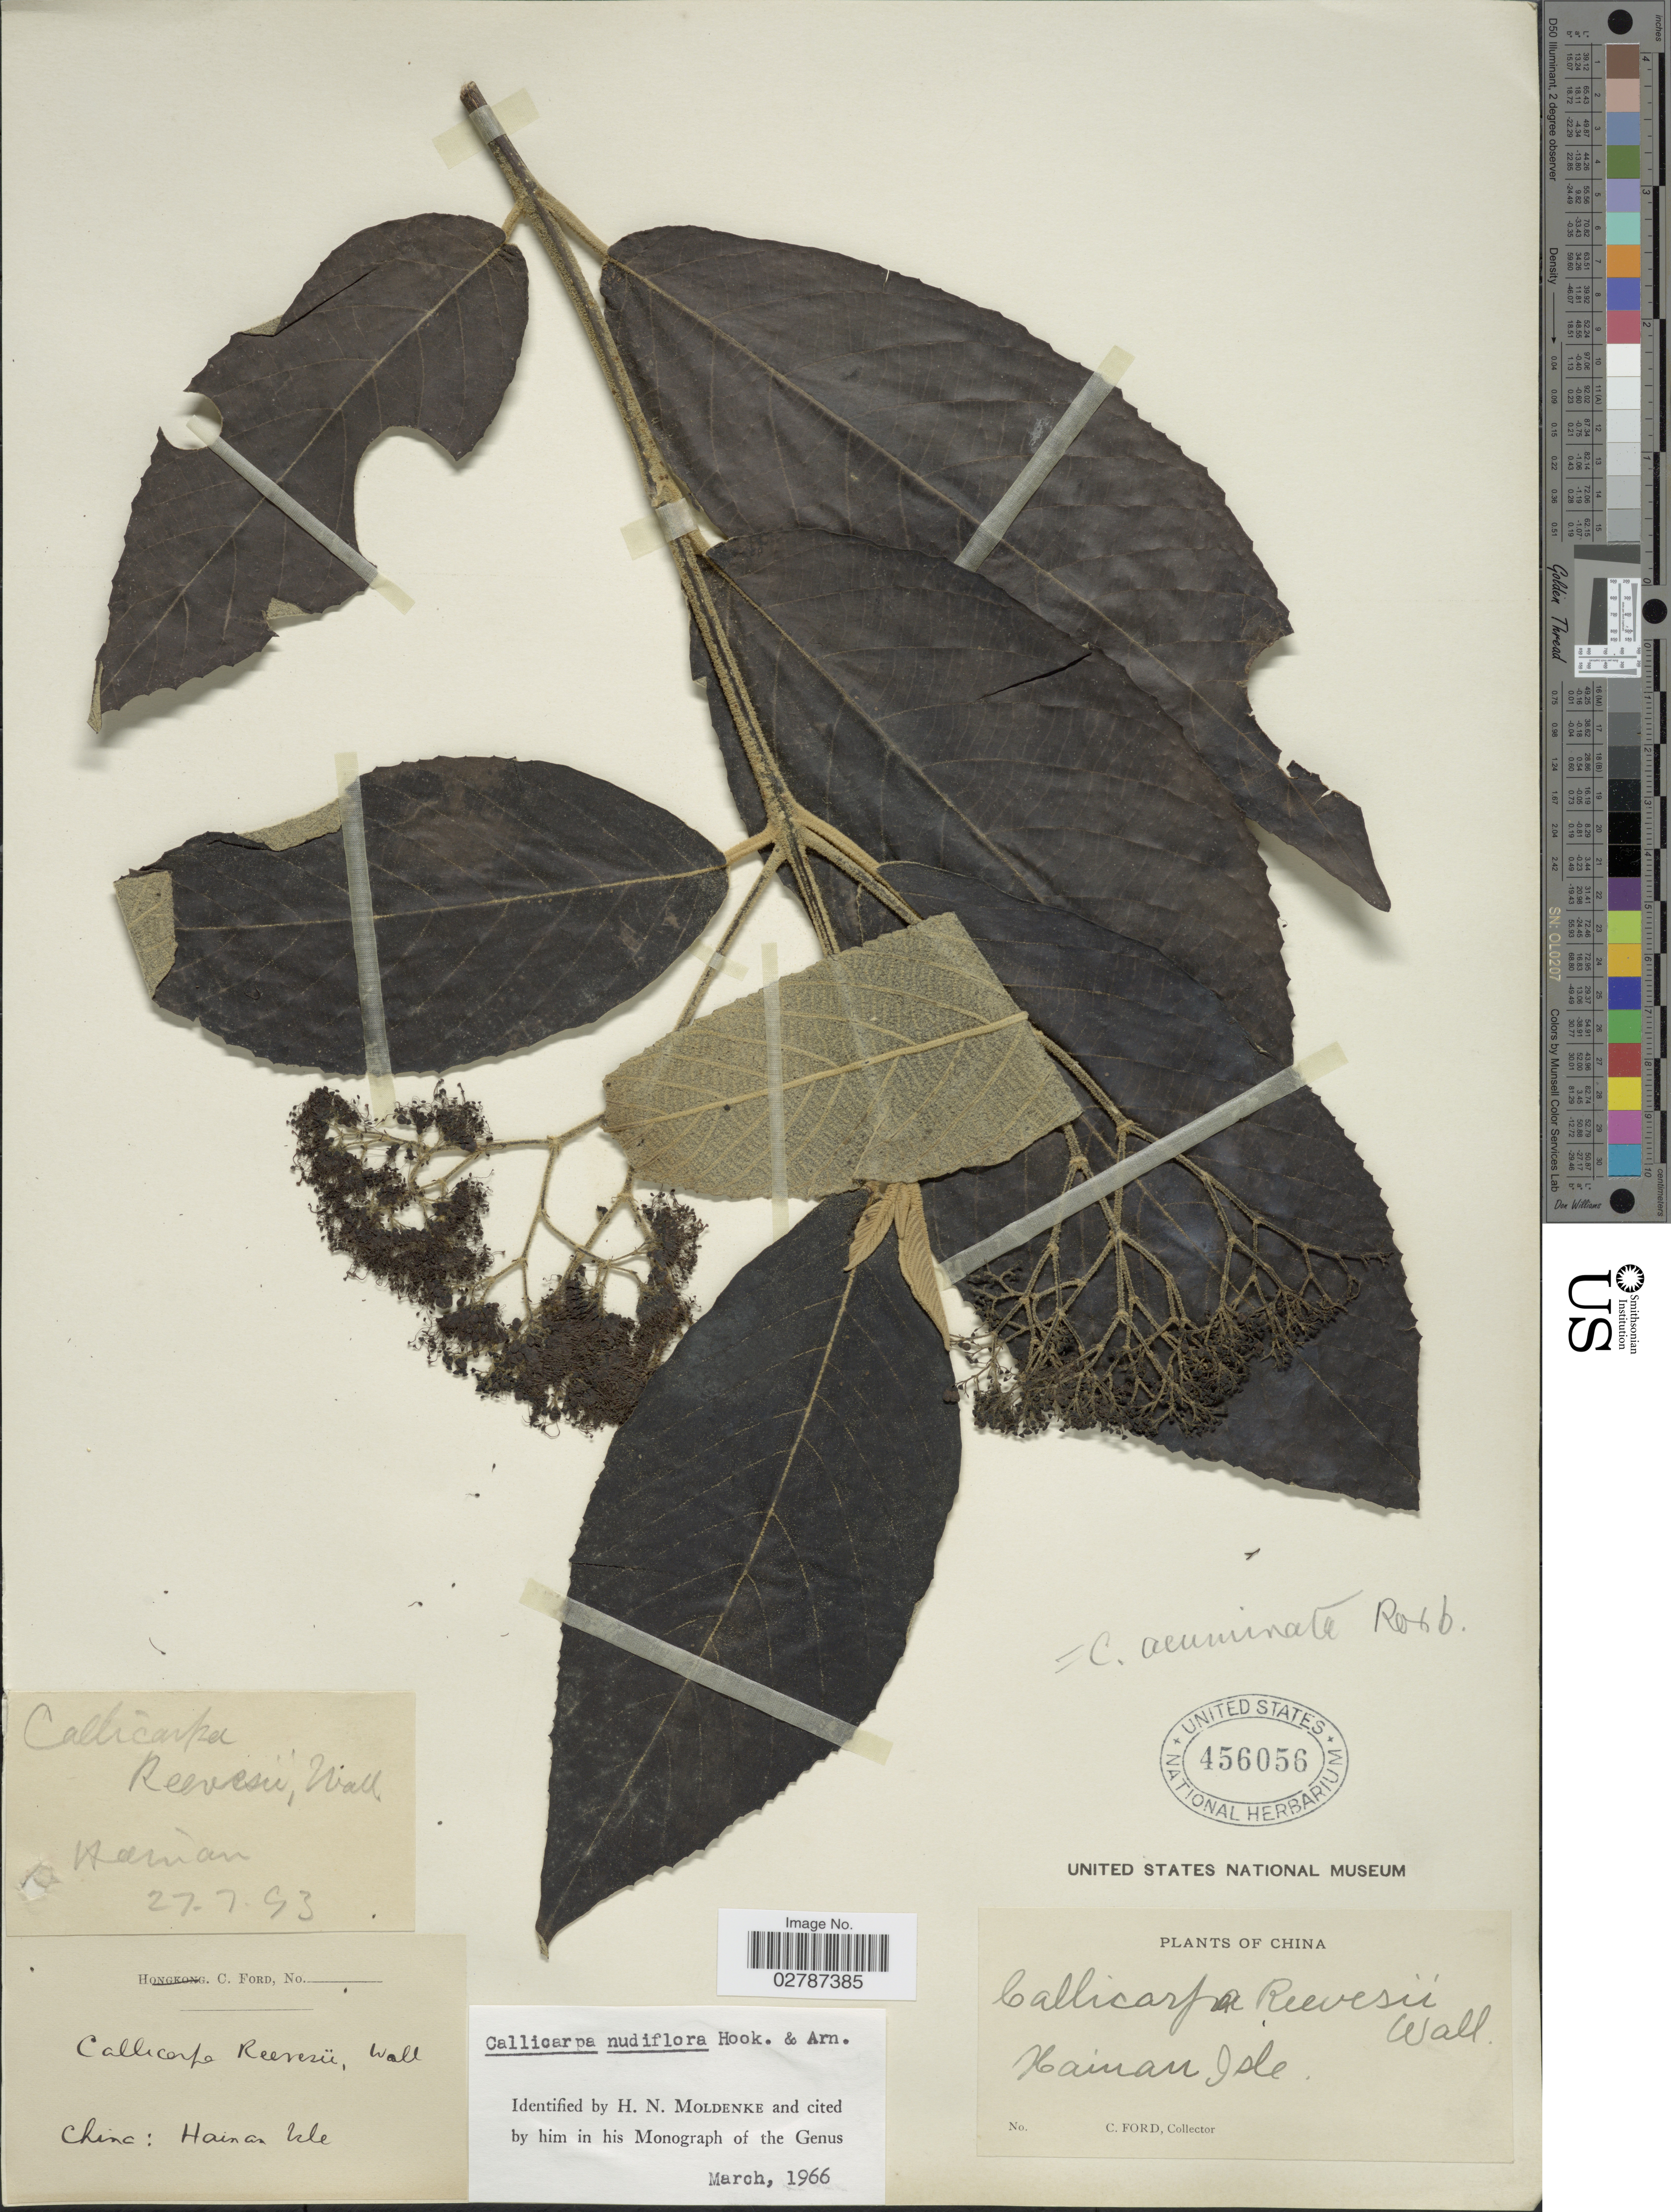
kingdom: Plantae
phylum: Tracheophyta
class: Magnoliopsida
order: Lamiales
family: Lamiaceae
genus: Callicarpa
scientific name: Callicarpa nudiflora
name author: Hook. & Arn.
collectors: C. Ford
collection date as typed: Transcribed d/m/y: 27/7/93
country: China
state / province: Hainan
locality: Hainan Isle.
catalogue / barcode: US 456056